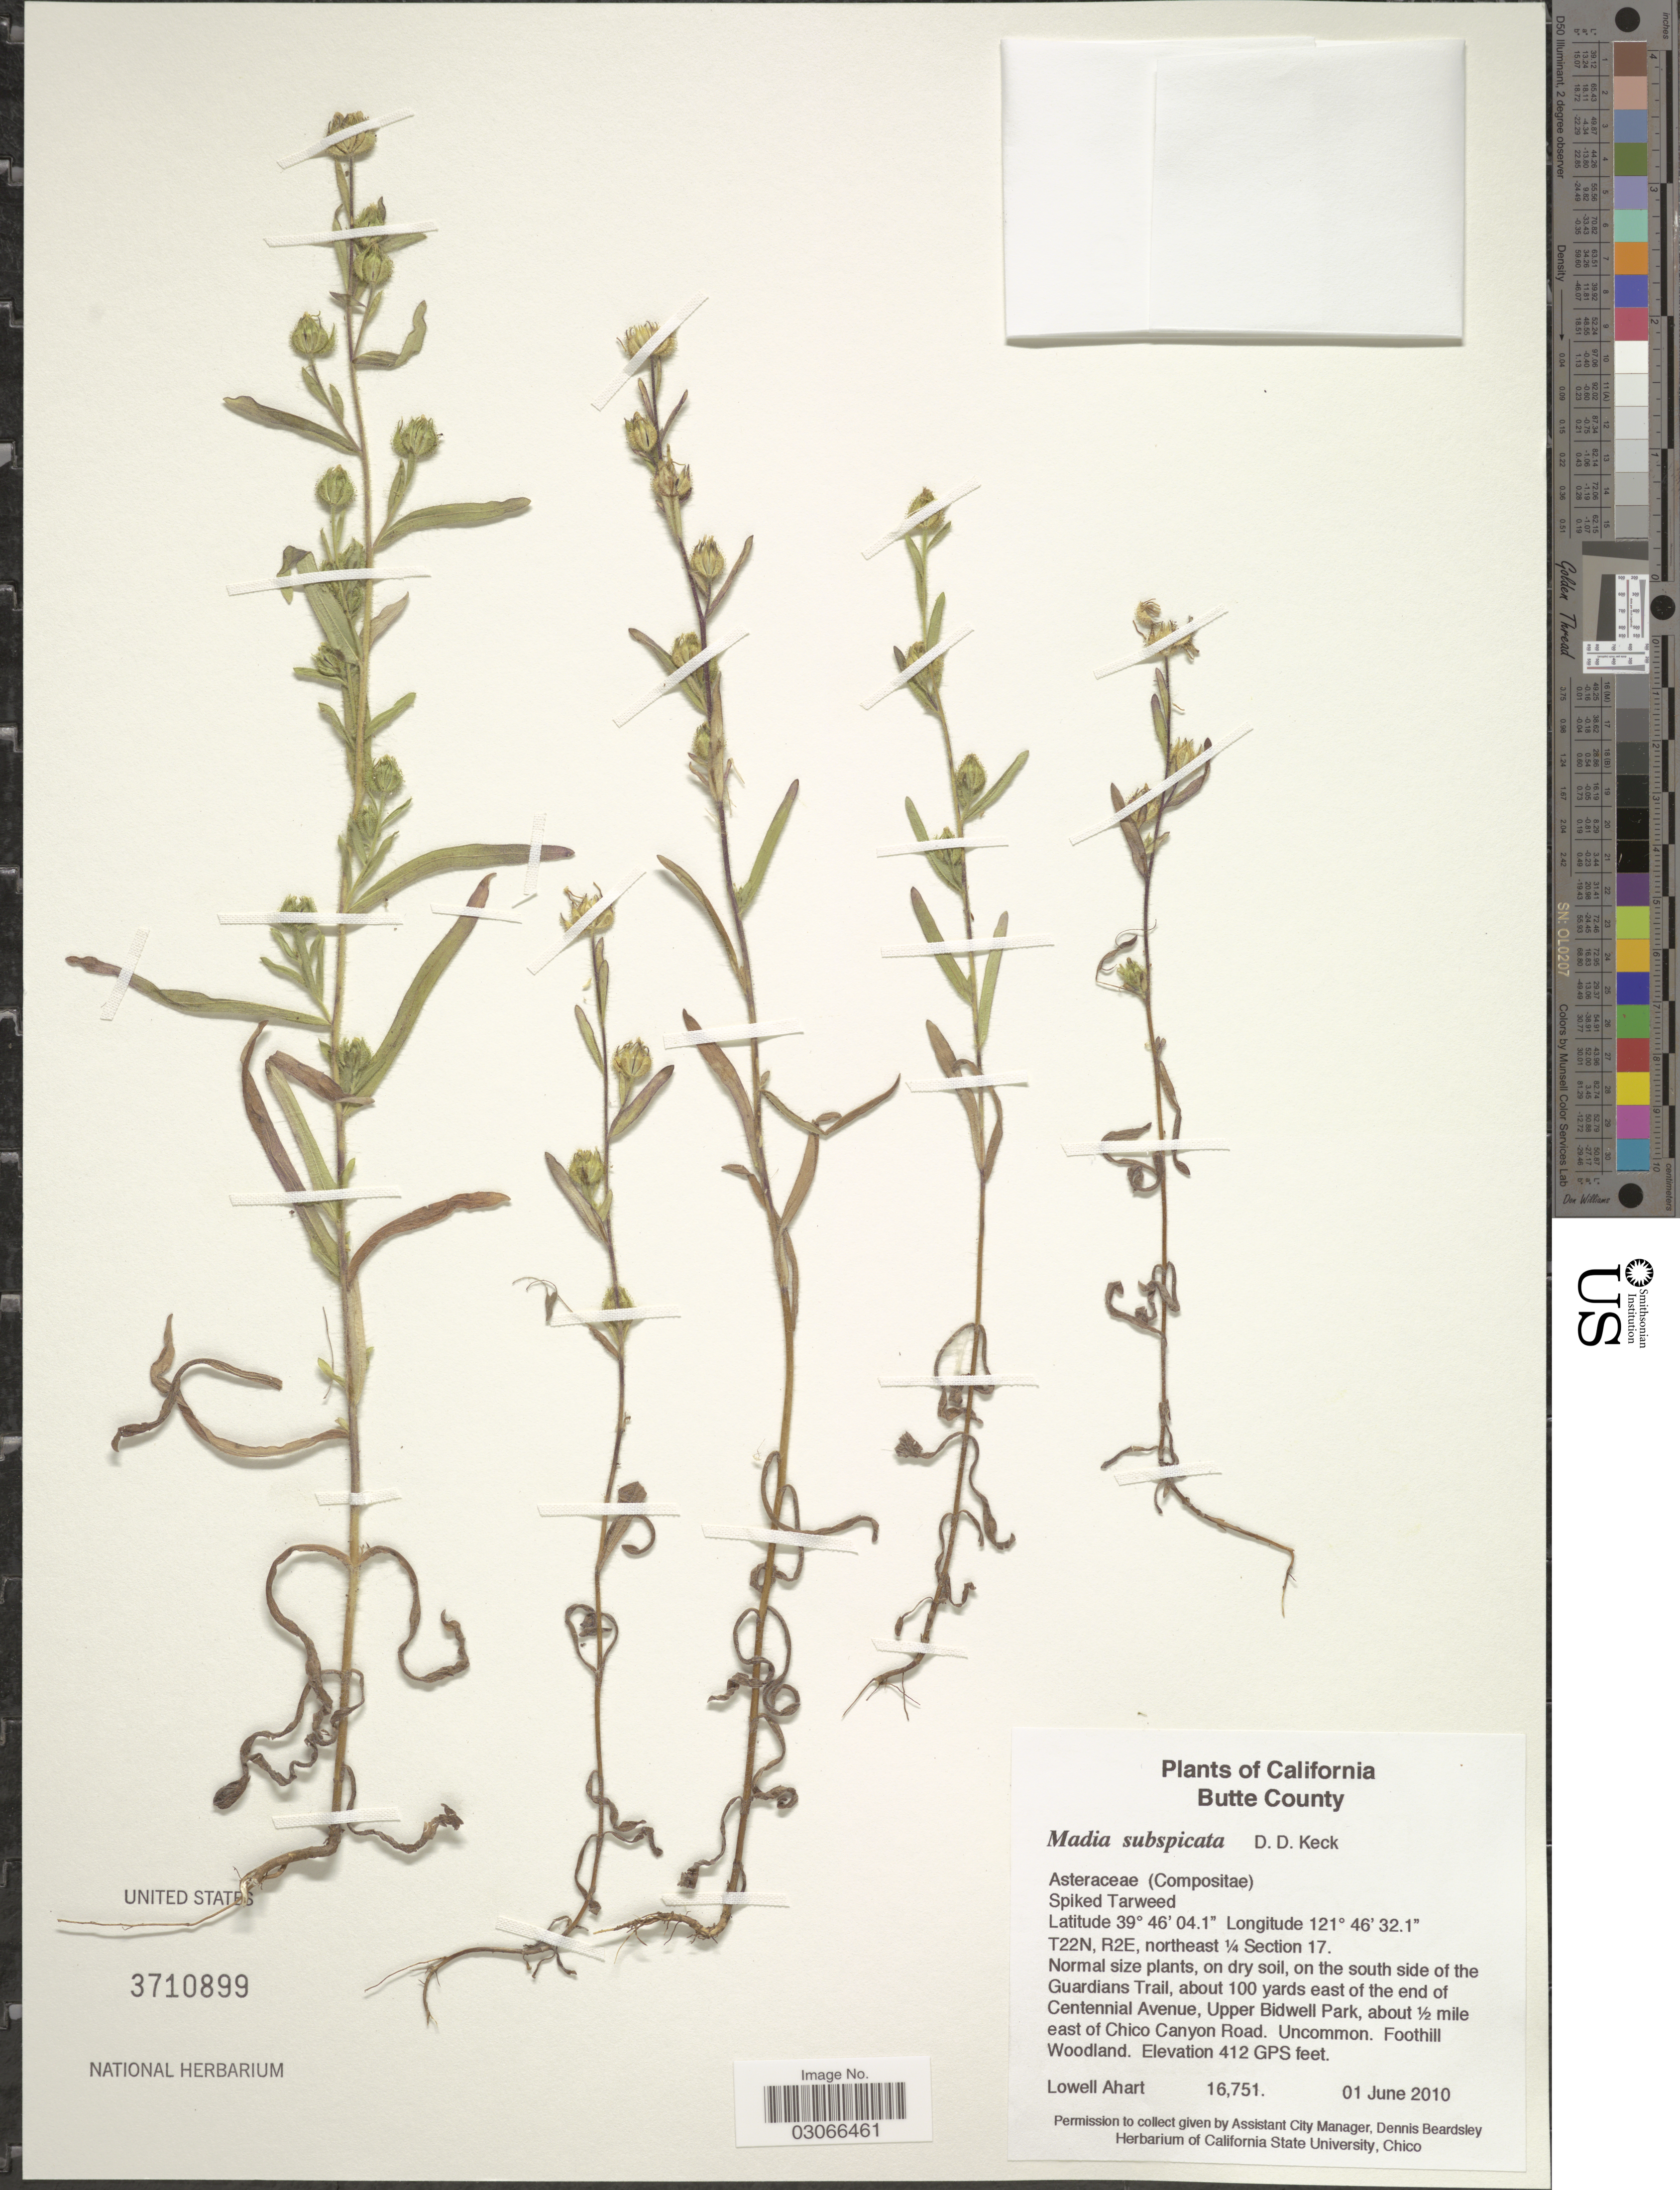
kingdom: Plantae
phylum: Tracheophyta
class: Magnoliopsida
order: Asterales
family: Asteraceae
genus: Madia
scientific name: Madia subspicata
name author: D.D. Keck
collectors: L. Ahart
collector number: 16751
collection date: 2010-06-01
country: United States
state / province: California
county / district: Butte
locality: Butte County. T22N, R2E, northeast ¼ Section 17, on the south side of the Guardians Trail, about 100 yards east of the end of Centennial Avenue, Upper Bidwell Park, about ½ mile east of Chico Canyon Road.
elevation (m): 126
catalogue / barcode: US 3710899